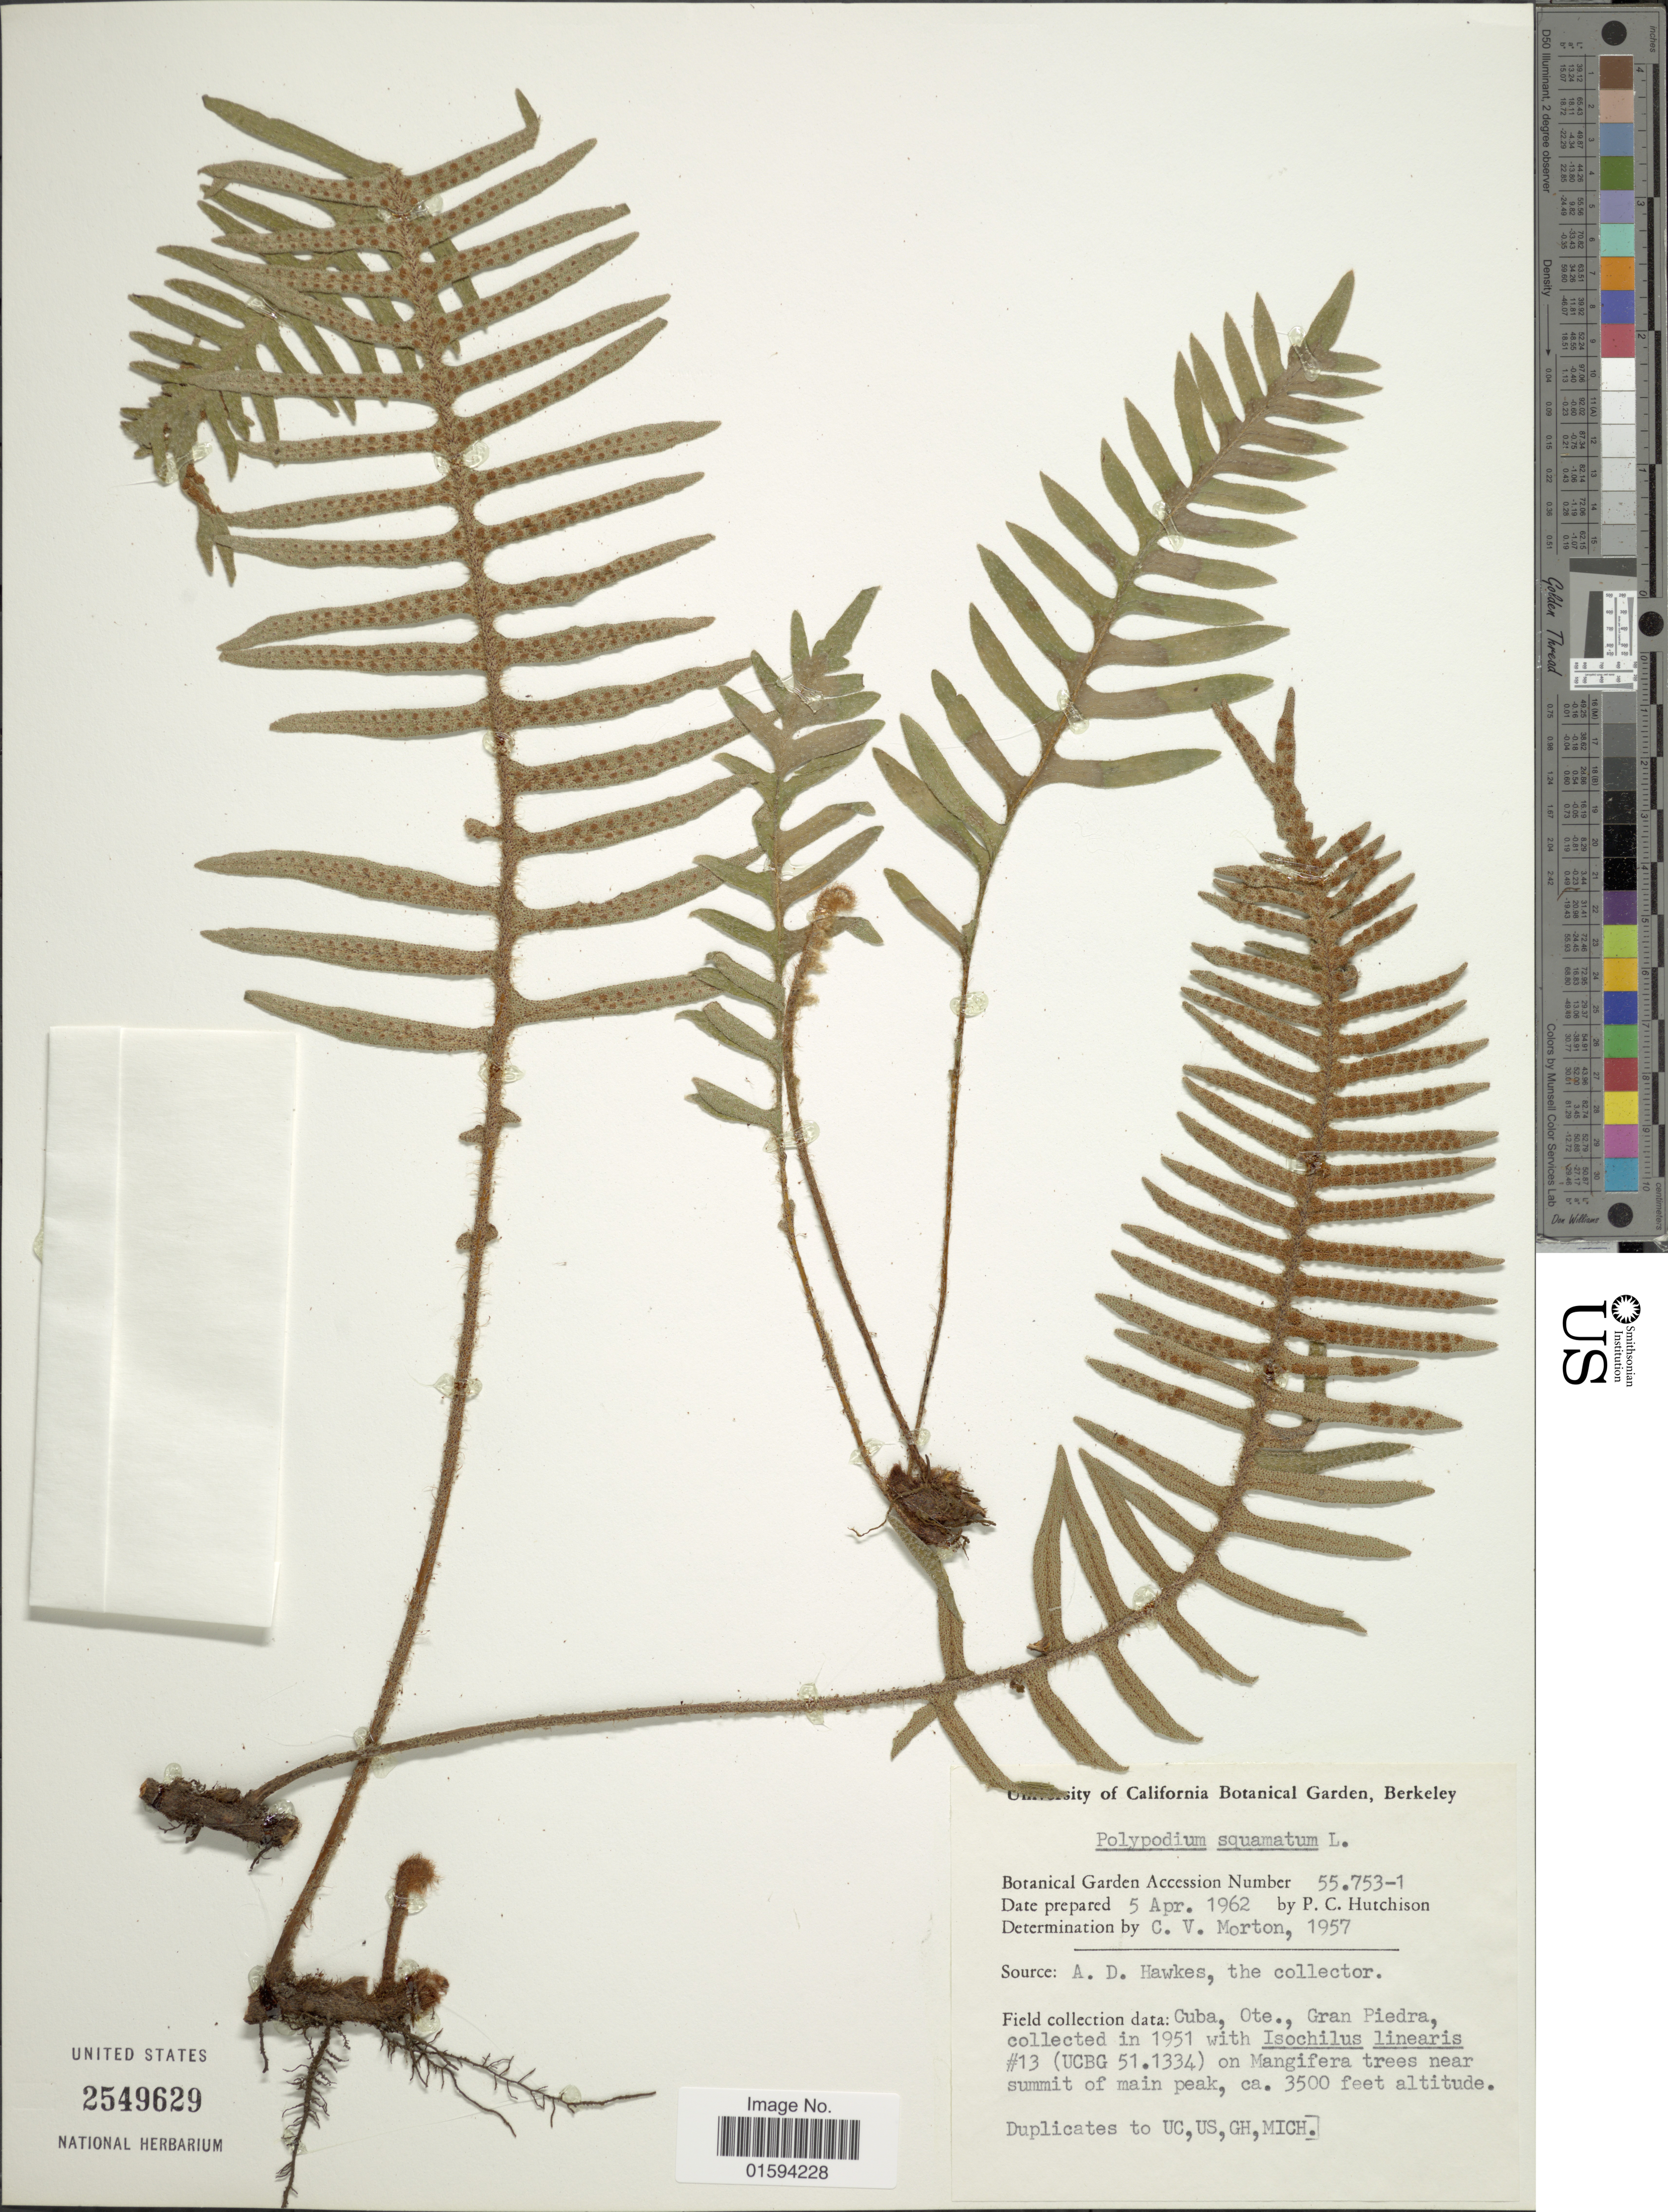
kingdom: Plantae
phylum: Tracheophyta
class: Polypodiopsida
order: Polypodiales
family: Polypodiaceae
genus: Polypodium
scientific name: Polypodium squamatum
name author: L.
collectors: P. C. Hutchison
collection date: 1962-04-05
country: United States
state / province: California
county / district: Alameda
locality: University of California Botanical Garden, Berkeleym Botanical Garden Accession Number 55.753-1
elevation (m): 1067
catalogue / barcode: US 2549629